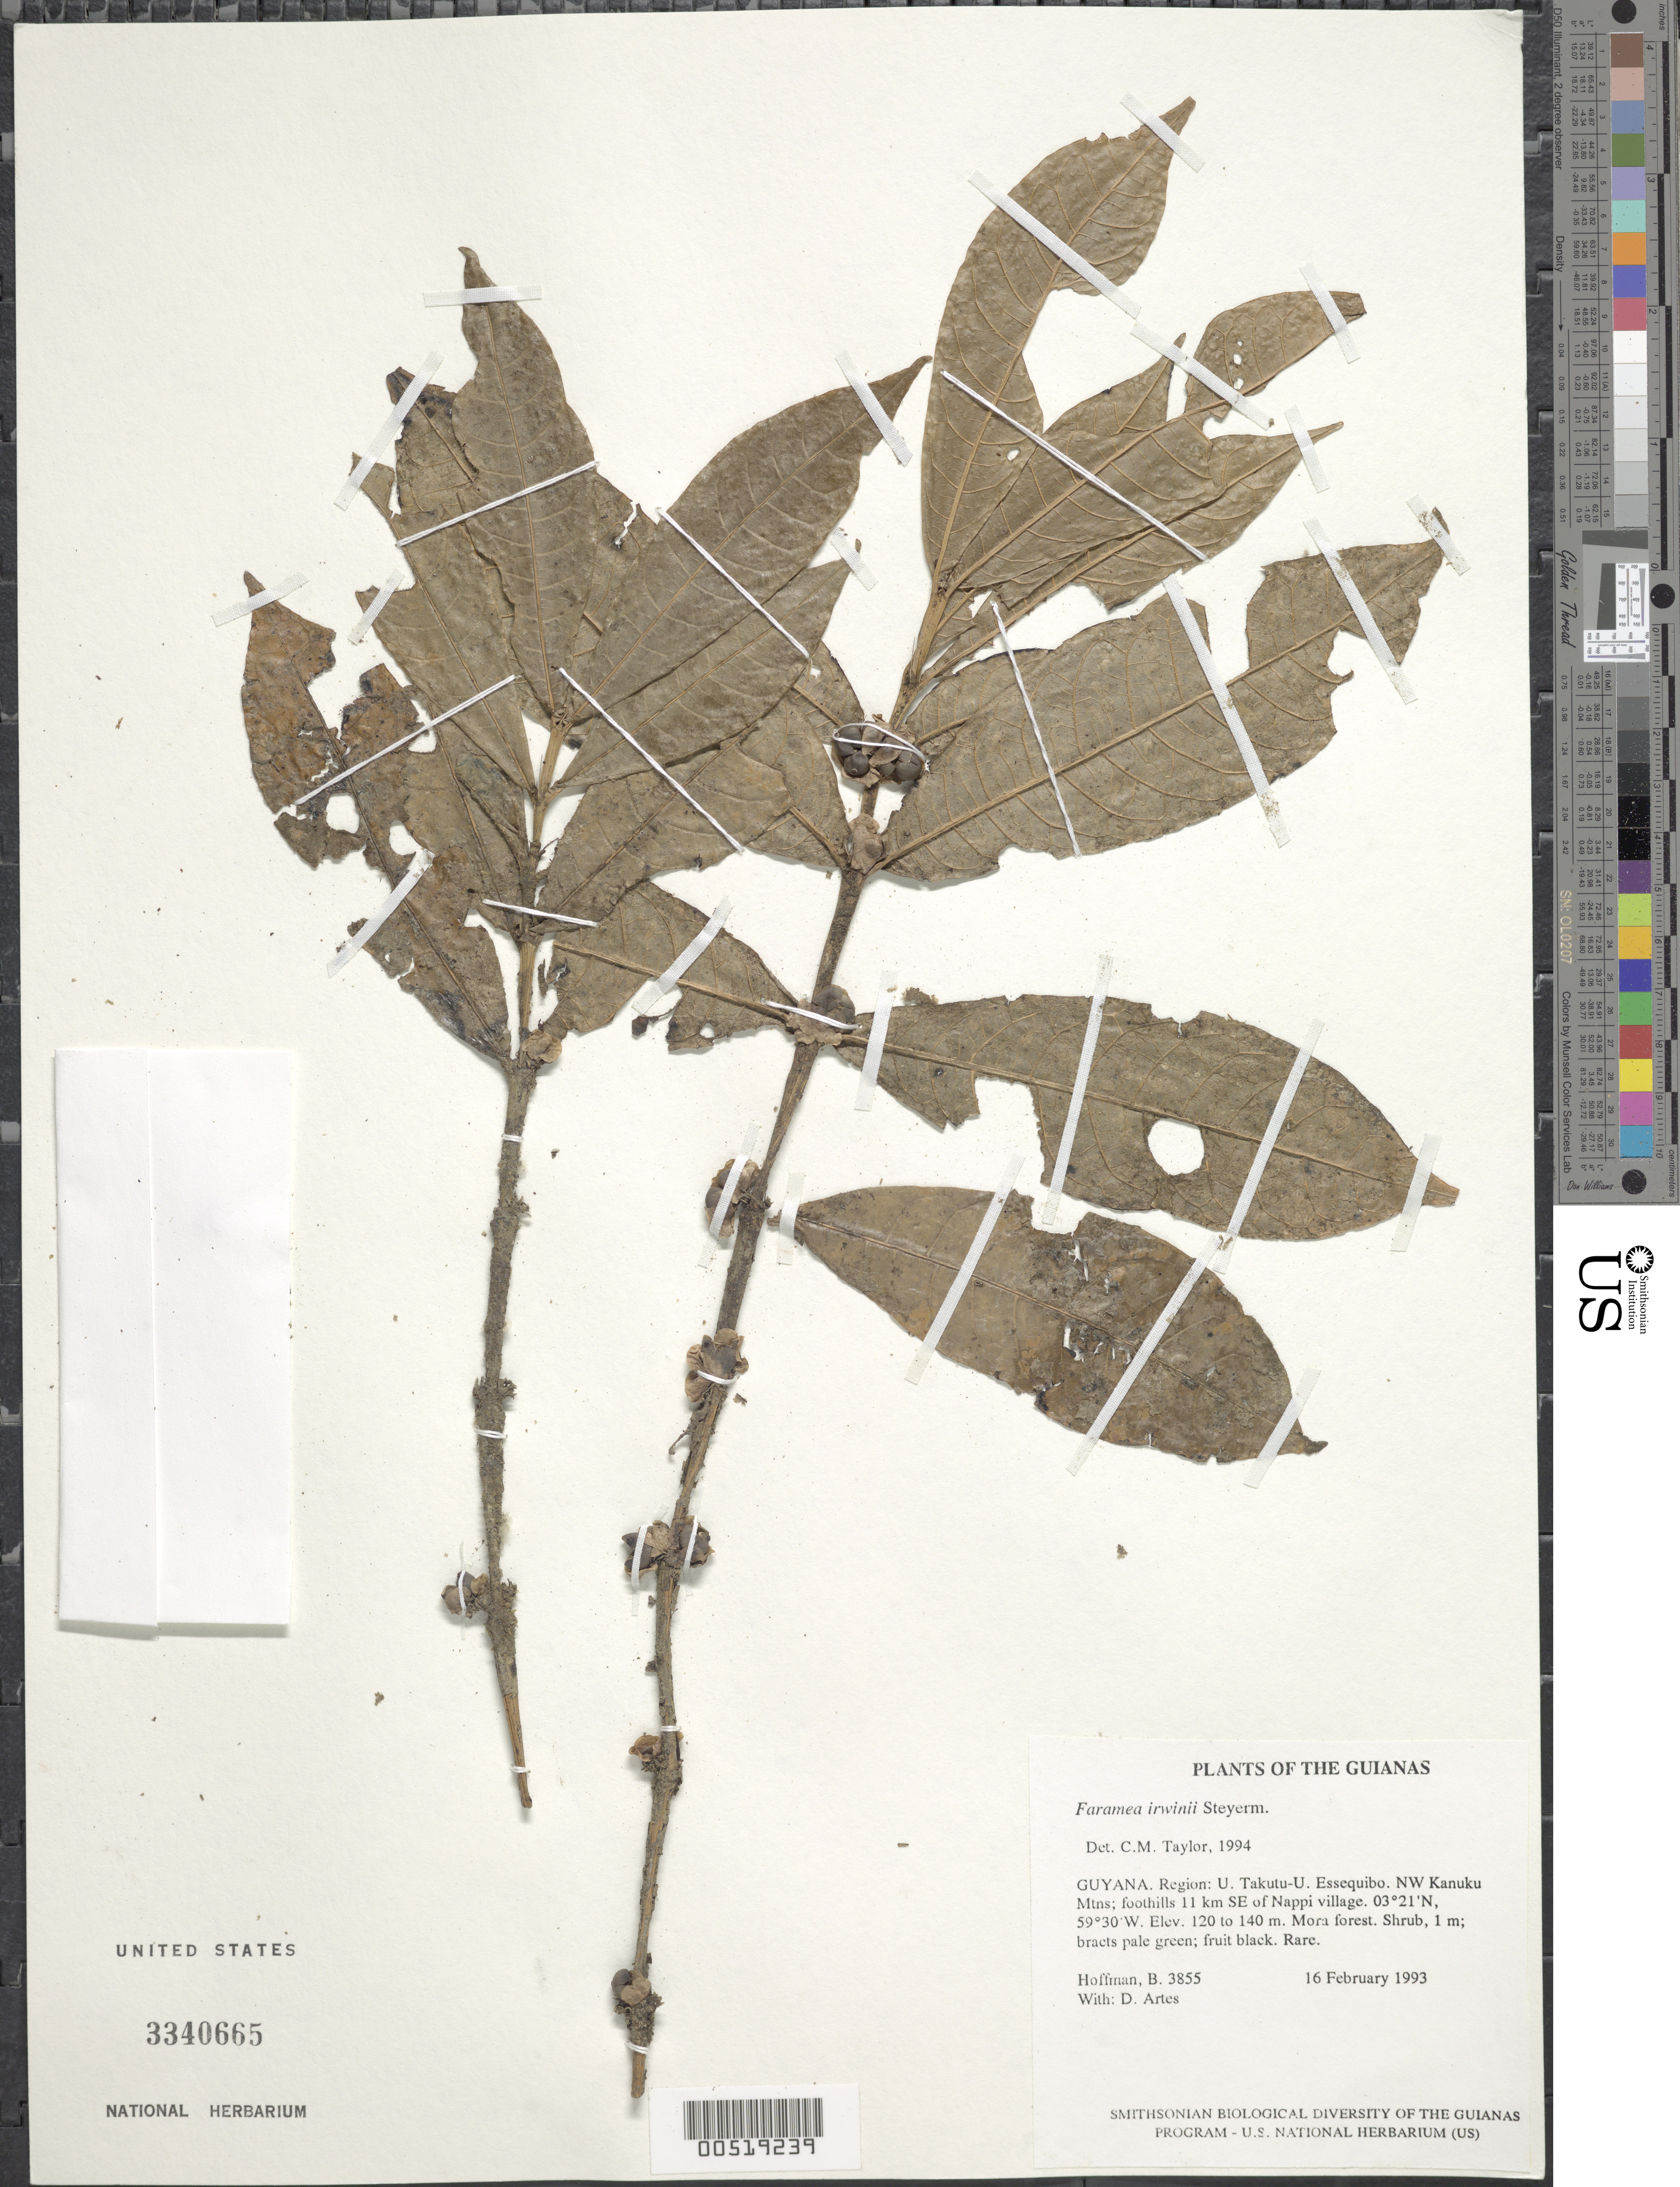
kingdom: Plantae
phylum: Tracheophyta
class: Magnoliopsida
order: Gentianales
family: Rubiaceae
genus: Faramea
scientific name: Faramea irwinii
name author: Steyerm.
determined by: Taylor, Charlotte M.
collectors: B. Hoffman & R. Foster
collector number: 3855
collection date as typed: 15 February 1993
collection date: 1993-02-15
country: Guyana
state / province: U. Takutu-U. Essequibo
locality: Rewa River, near junction with Bamboo Creek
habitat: Mora forest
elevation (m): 50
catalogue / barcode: US 3340665